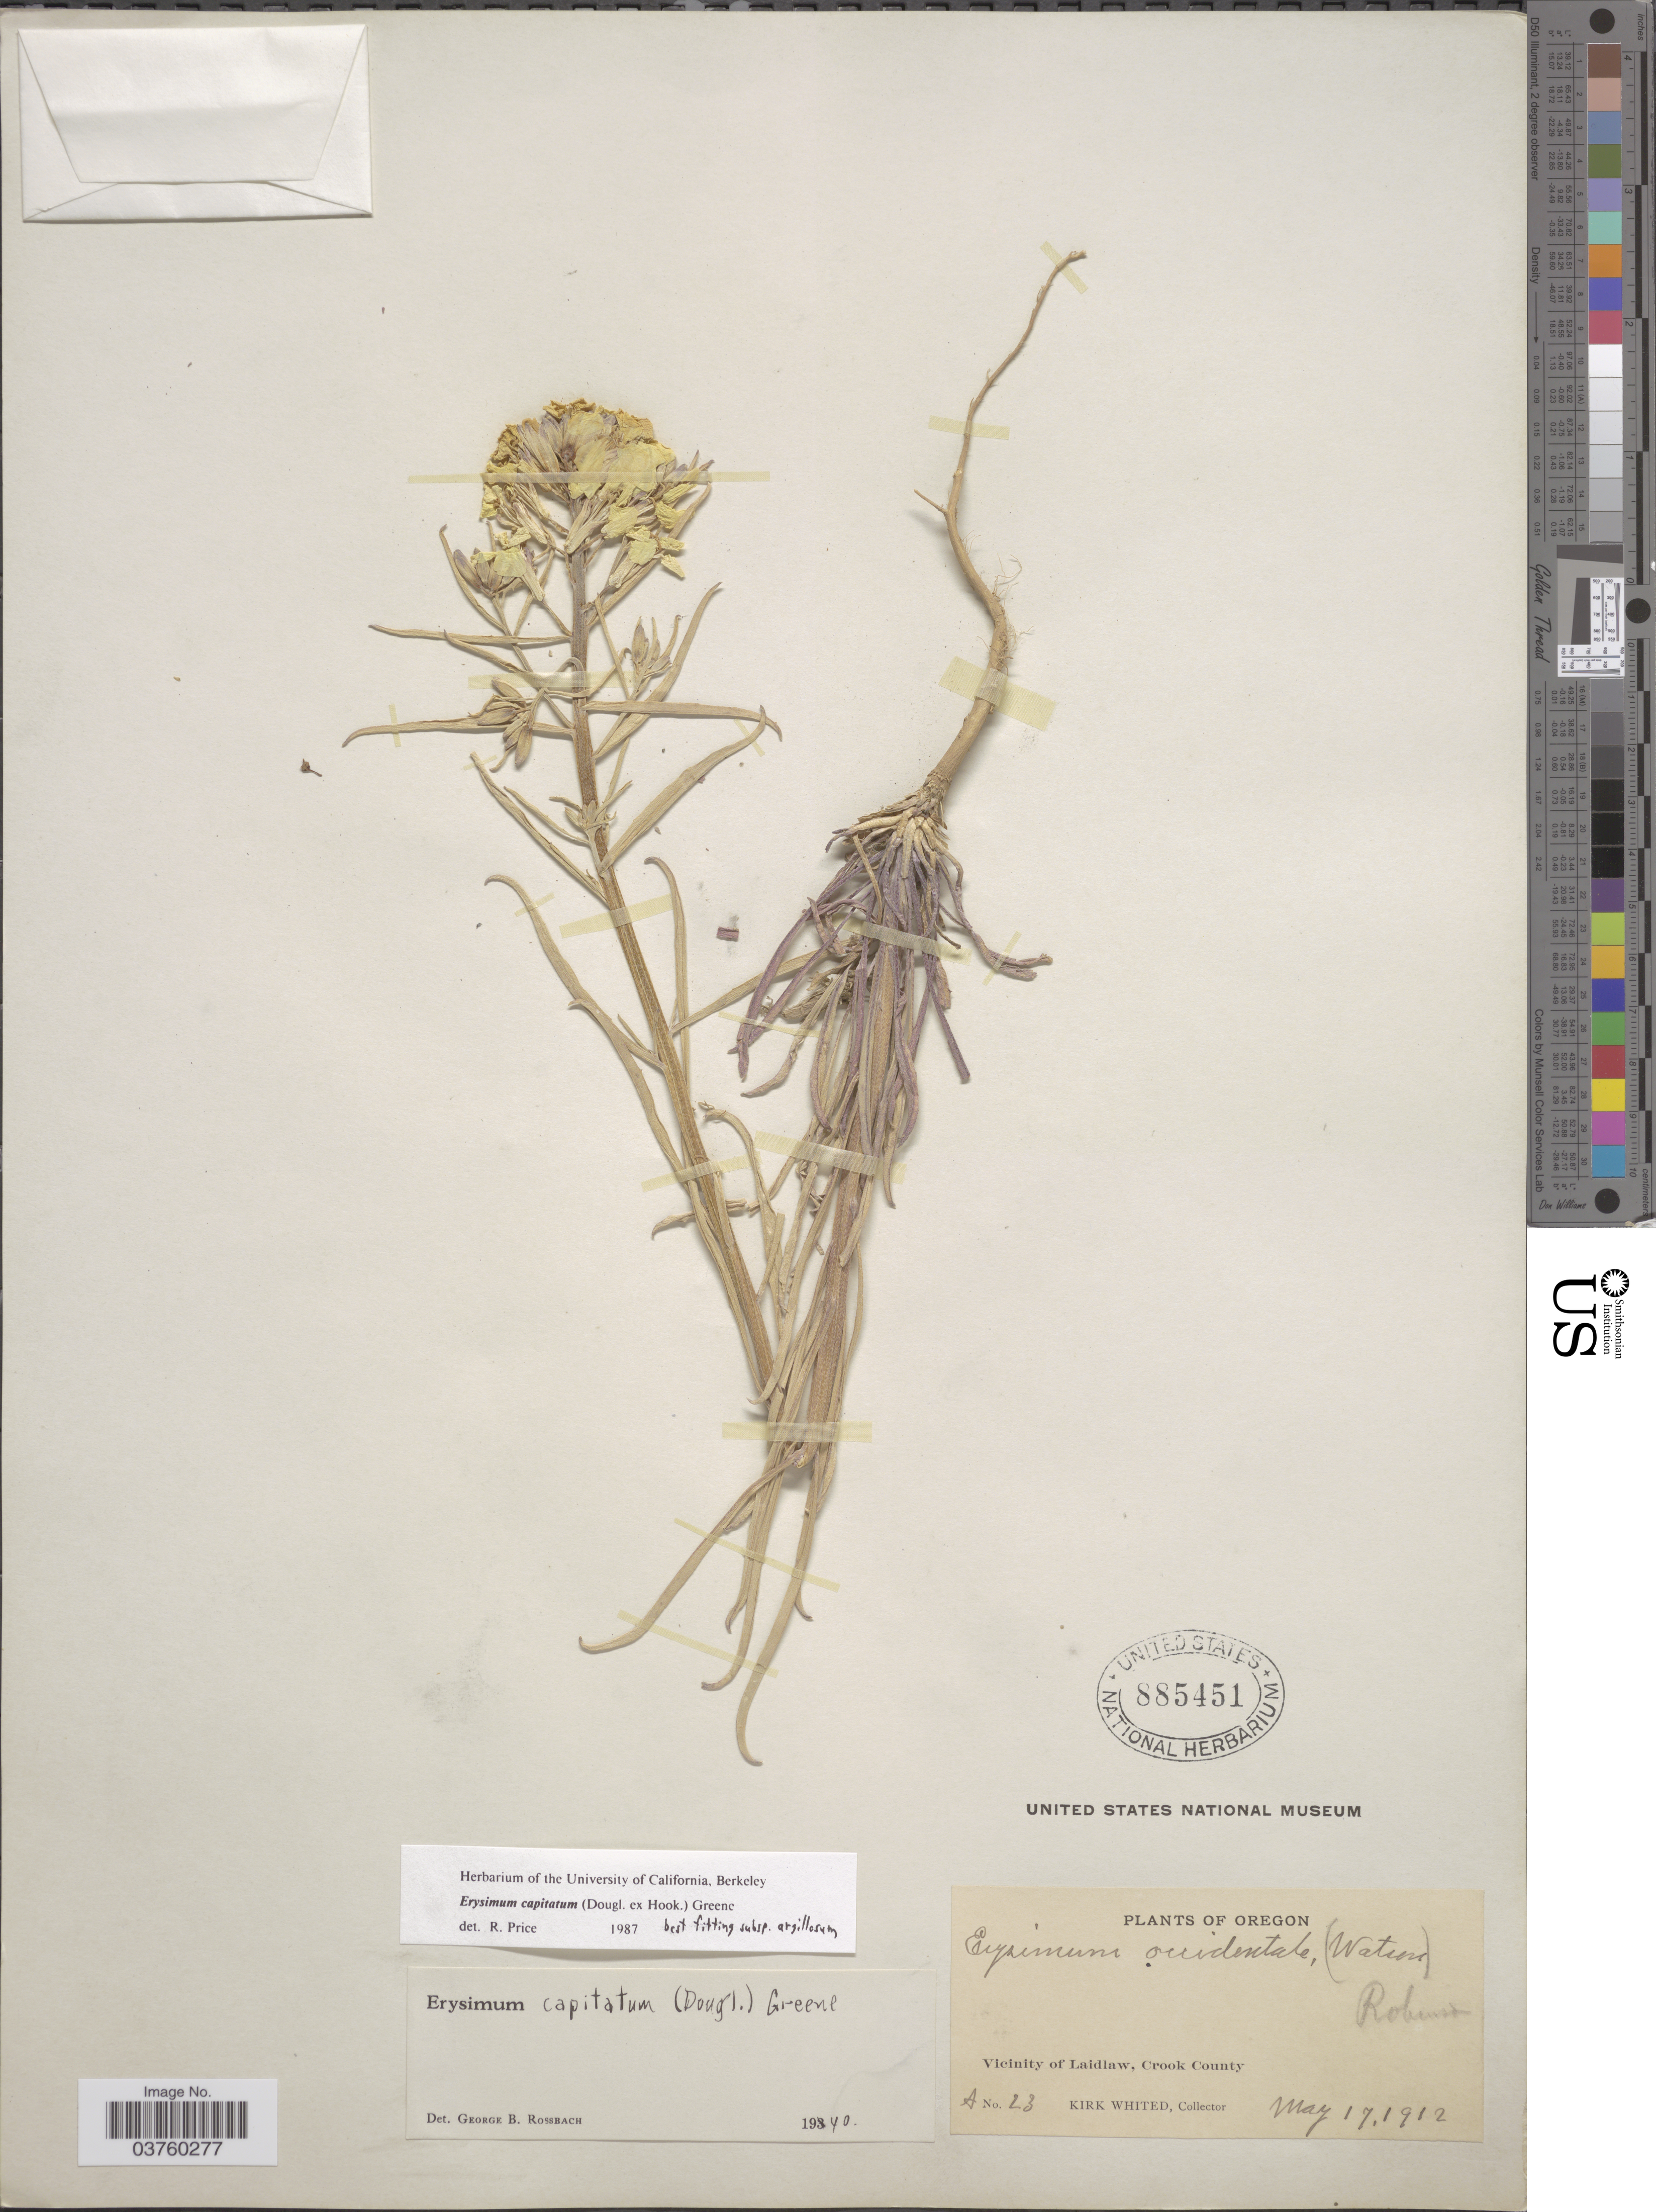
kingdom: Plantae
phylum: Tracheophyta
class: Magnoliopsida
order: Brassicales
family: Brassicaceae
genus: Erysimum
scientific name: Erysimum capitatum subsp. argillosum (Greene) R.A. Price comb. nov. ined.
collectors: K. Whited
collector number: A 23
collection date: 1912-05-17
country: United States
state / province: Oregon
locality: Vicinity of Laidlaw, Crook County.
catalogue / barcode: US 885451